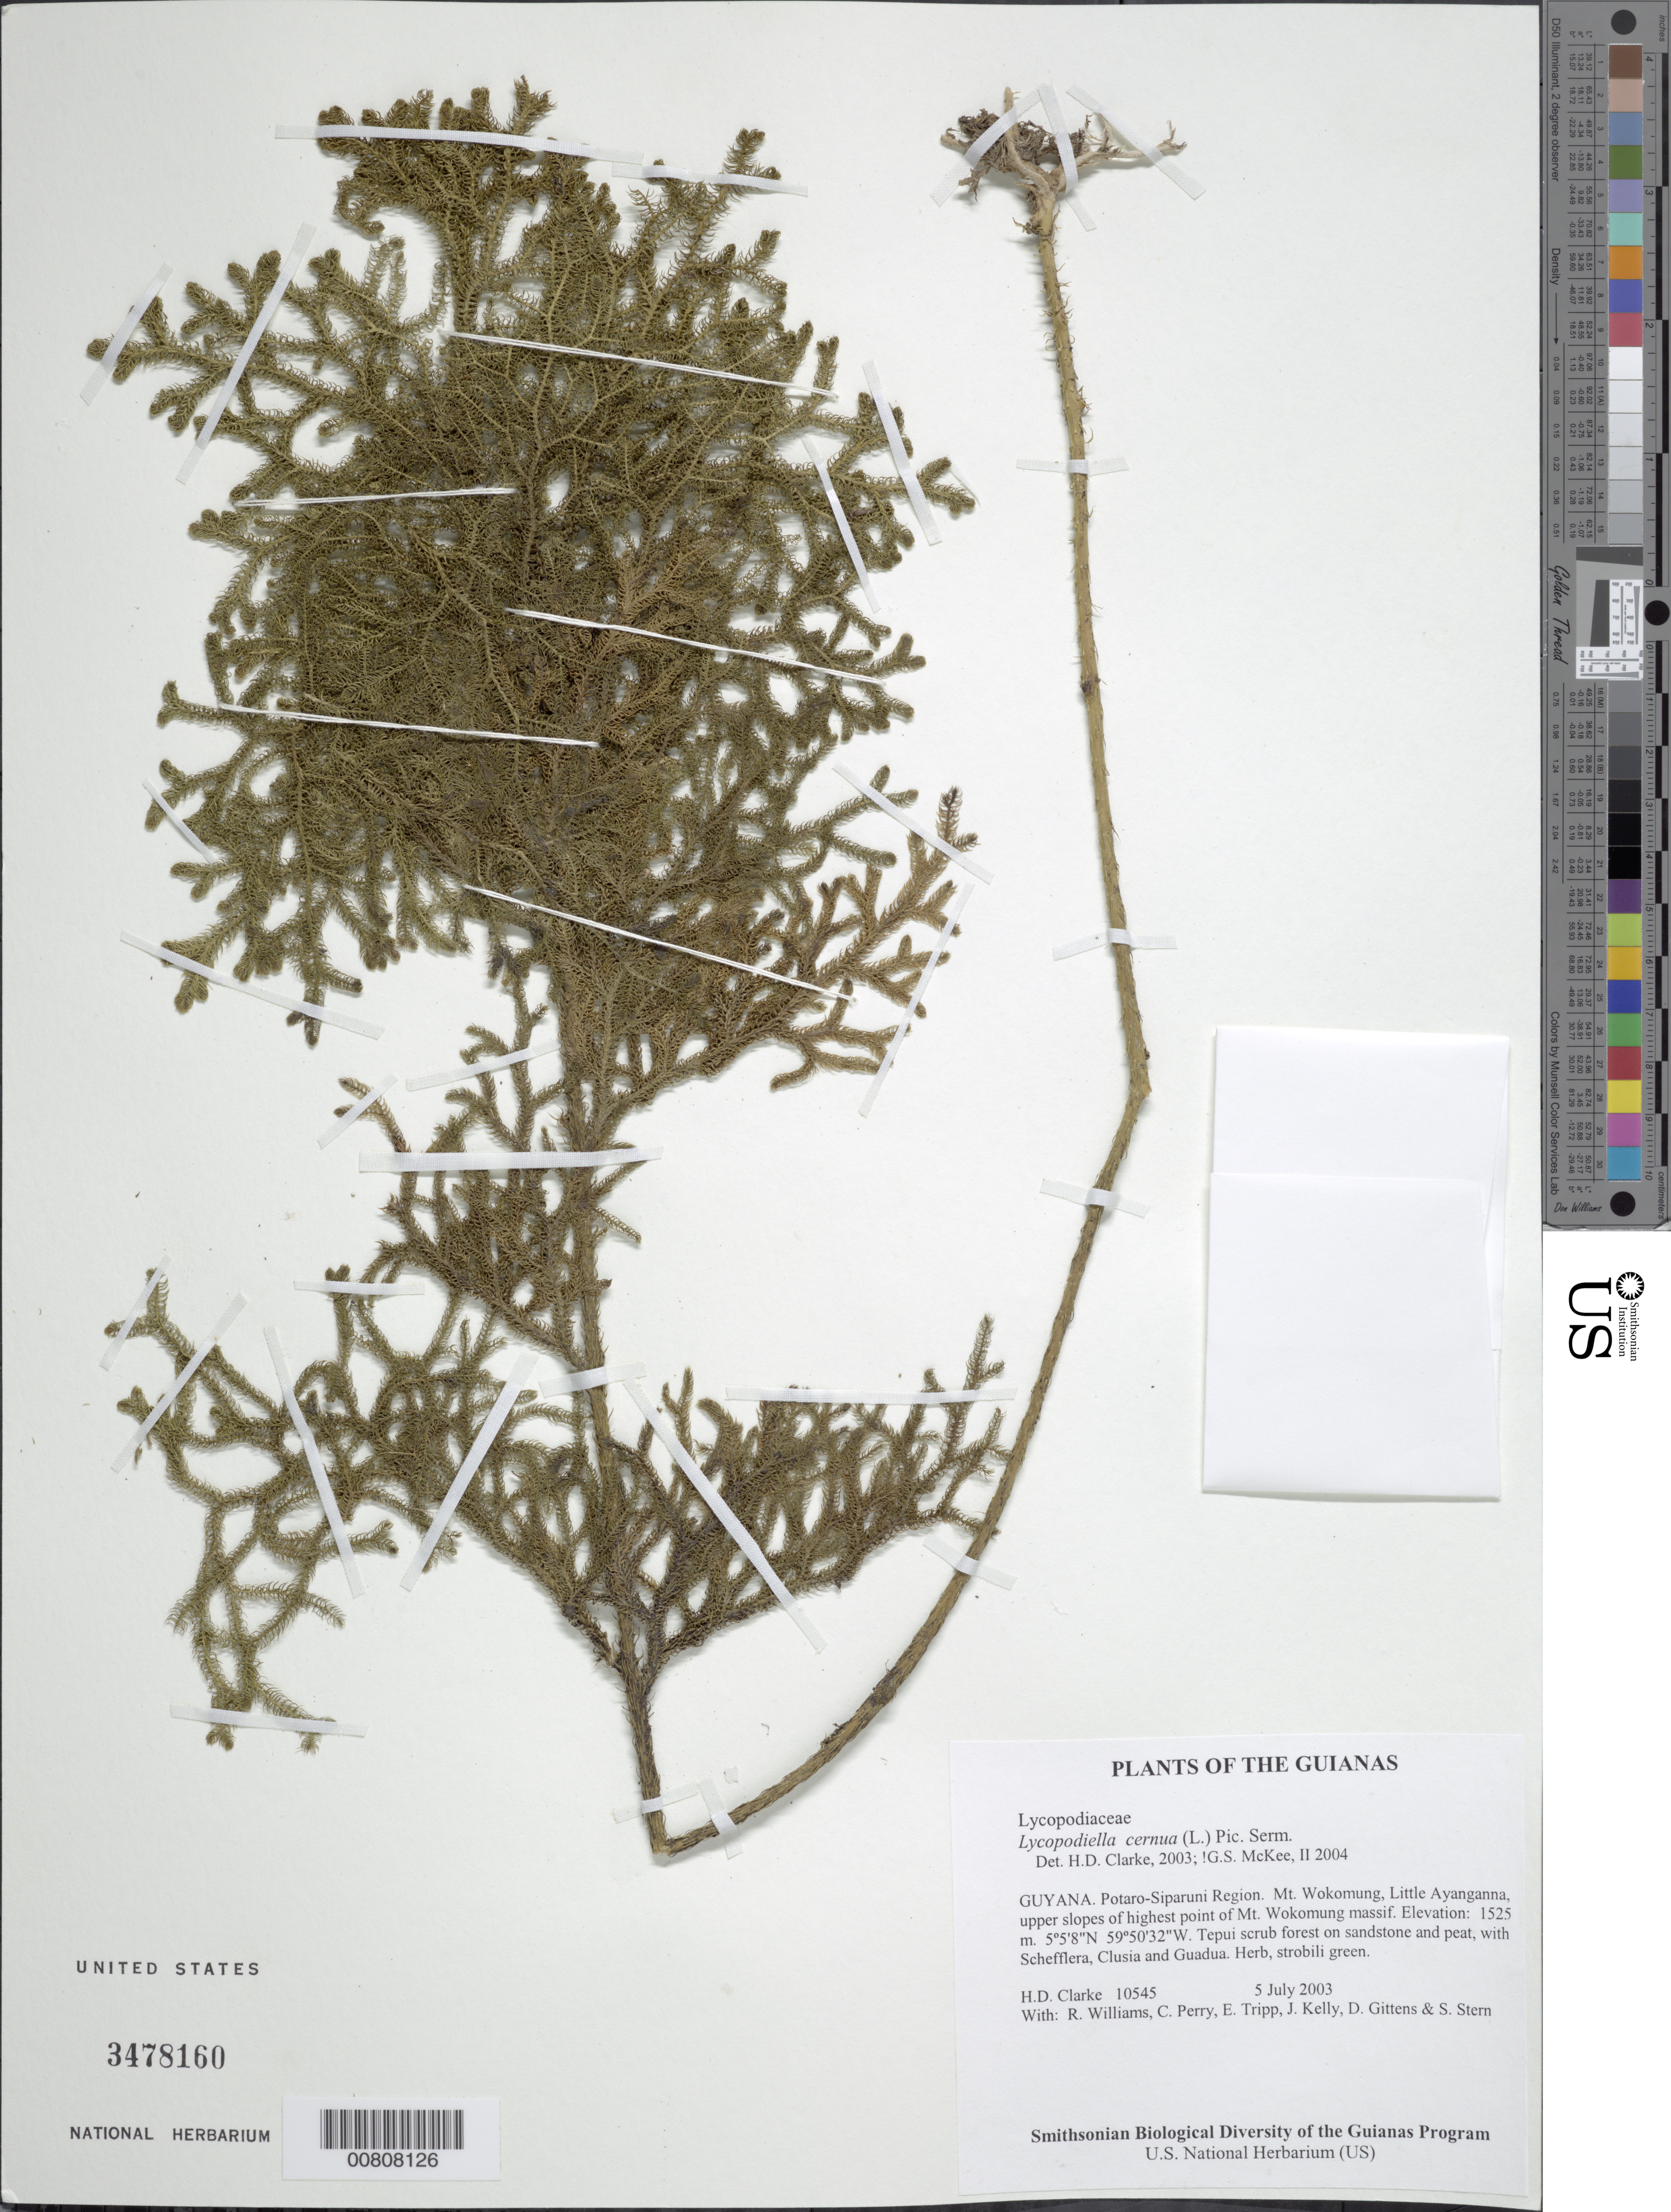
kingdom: Plantae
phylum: Tracheophyta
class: Lycopodiopsida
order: Lycopodiales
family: Lycopodiaceae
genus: Palhinhaea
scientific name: Palhinhaea cernua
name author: (L.) Vasc. & Franco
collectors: H. D. Clarke, R. Williams, C. Perry, E. Tripp, J. Kelly, D. Gittens & S. R. Stern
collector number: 10545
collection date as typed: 5 July 2003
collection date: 2003-07-05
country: Guyana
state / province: Potaro-Siparuni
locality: Mt. Wokomung, Little Ayanganna, upper slopes of highest point of Mt. Wokomung massif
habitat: Tepui scrub forest on sandstone and peat, with Schefflera, Clusia and Guadua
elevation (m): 1525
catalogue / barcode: US 3478160